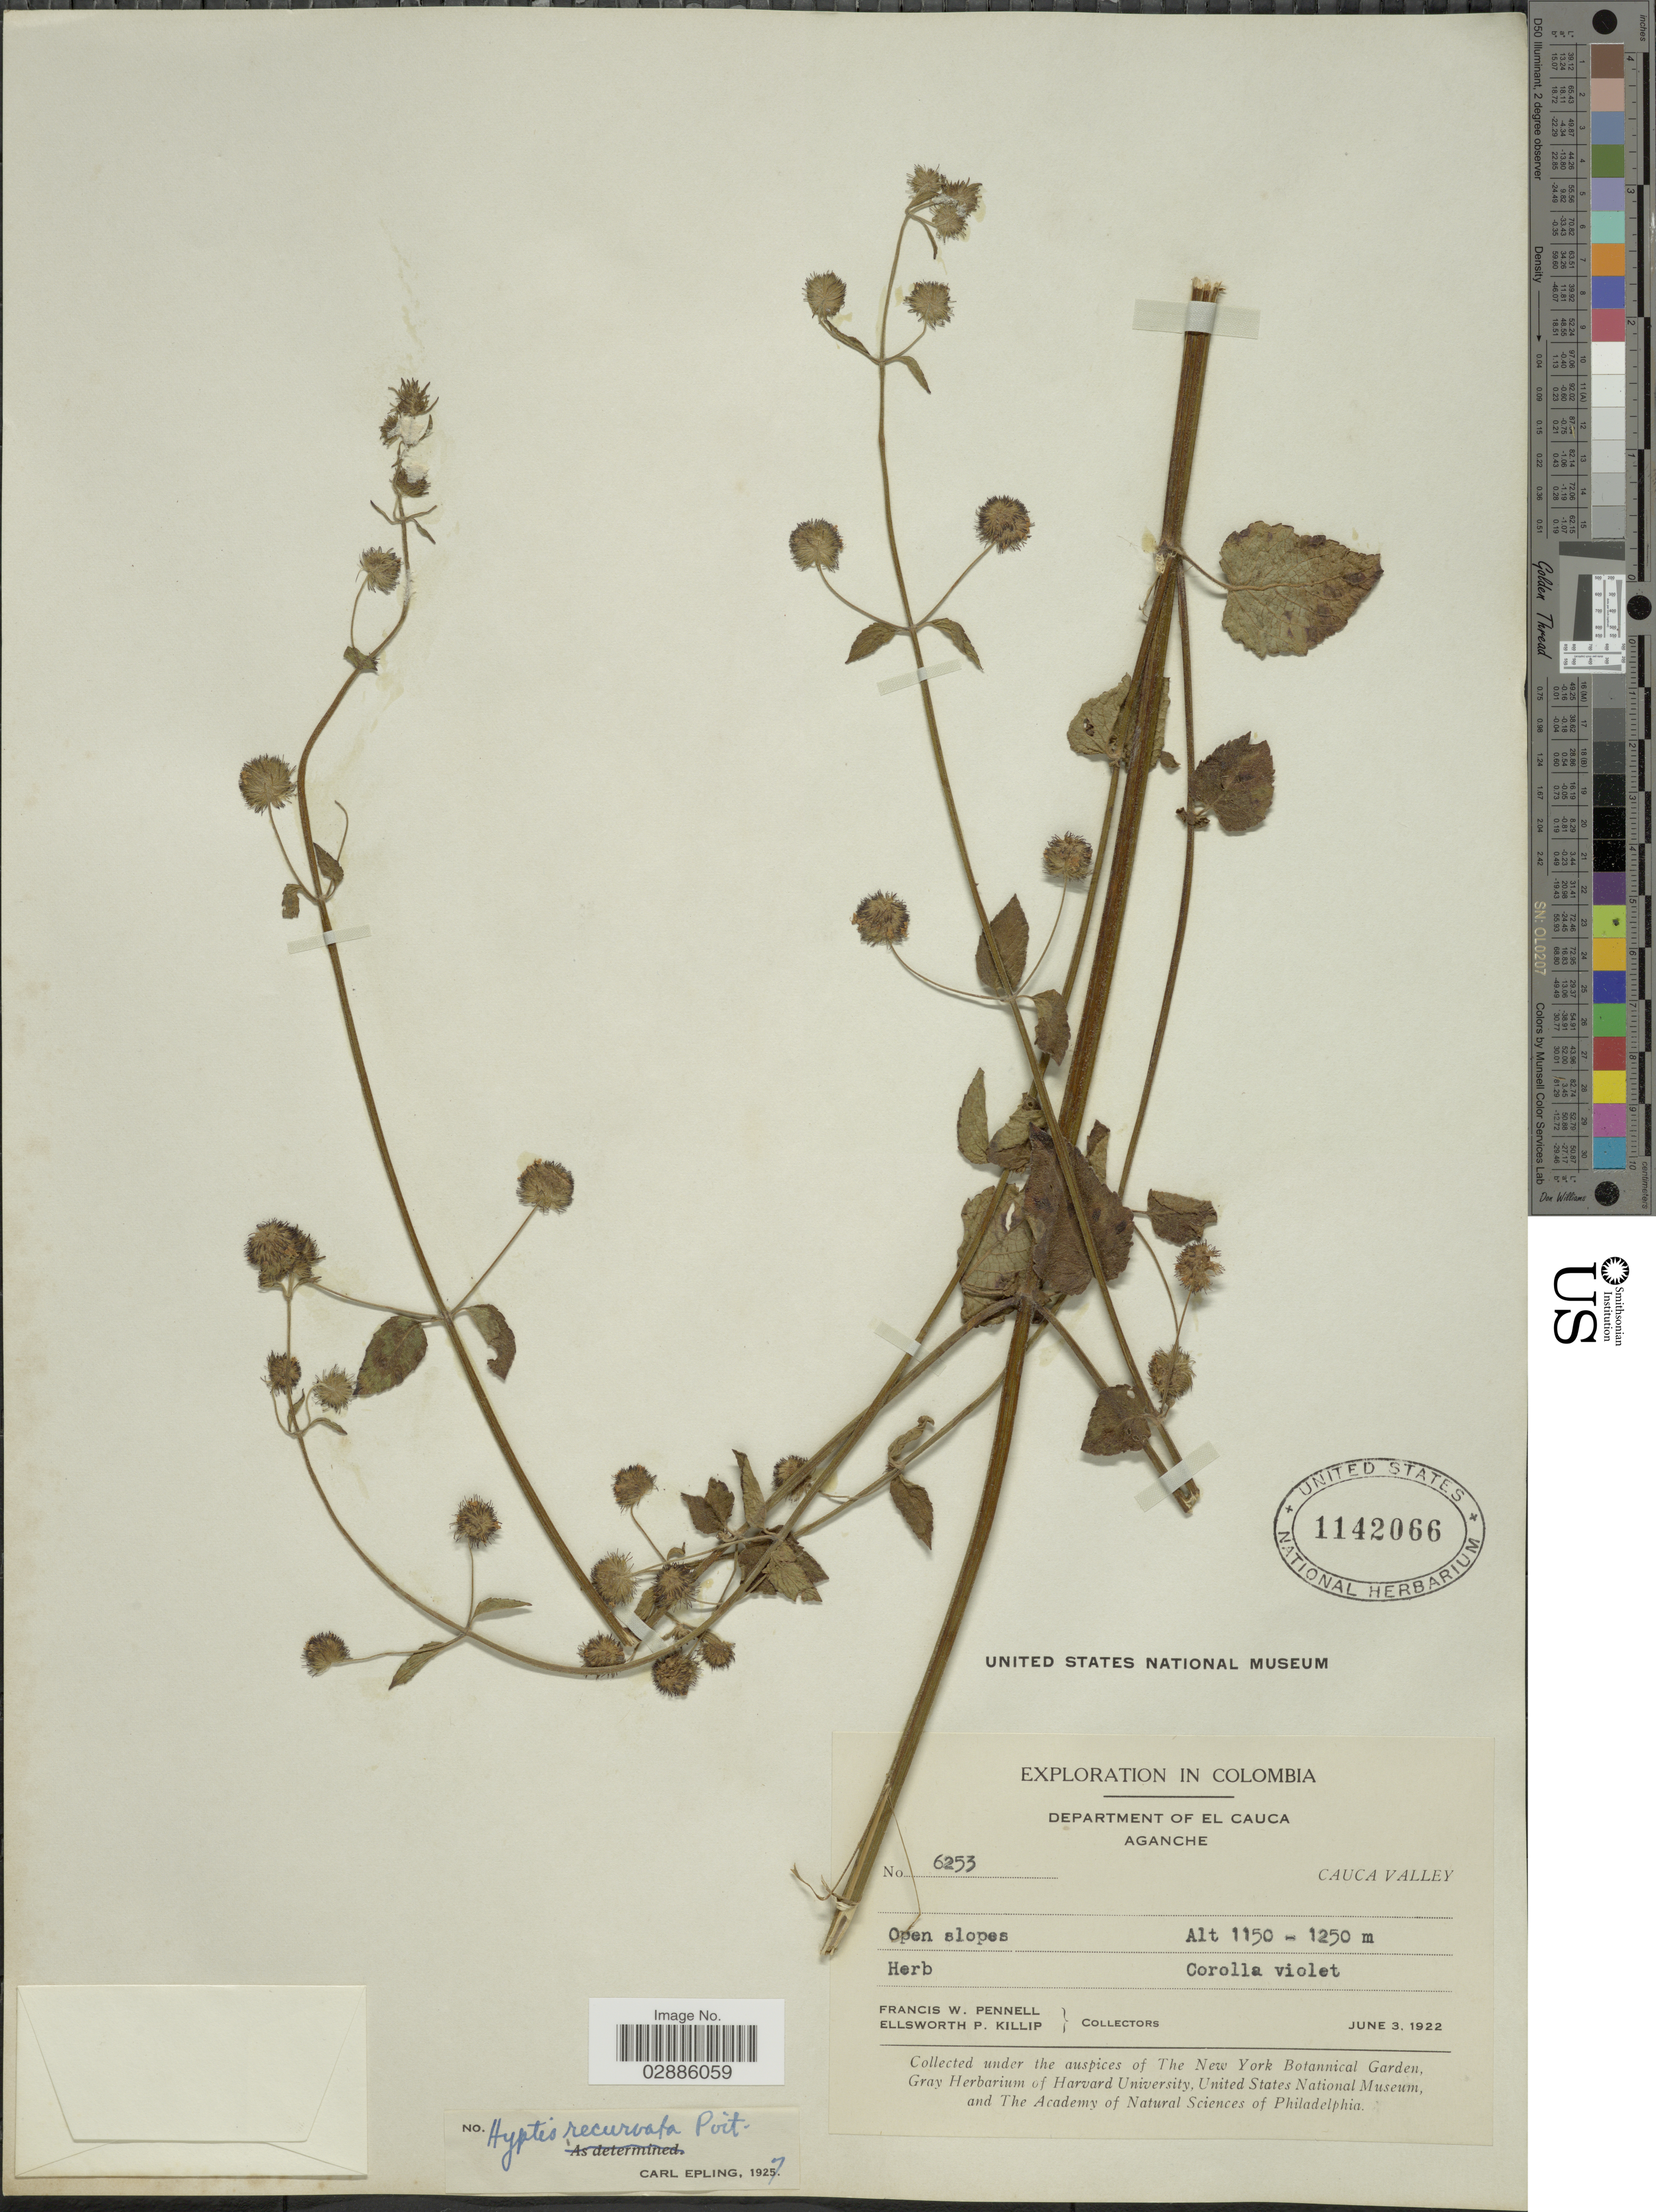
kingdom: Plantae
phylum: Tracheophyta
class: Magnoliopsida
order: Lamiales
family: Lamiaceae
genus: Hyptis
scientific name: Hyptis recurvata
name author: Poit.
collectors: F. W. Pennell & E. P. Killip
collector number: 6253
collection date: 1922-06-03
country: Colombia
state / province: Cauca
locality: Department of El Cauca, Aganche, Cauca Valley.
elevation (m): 1150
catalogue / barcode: US 1142066